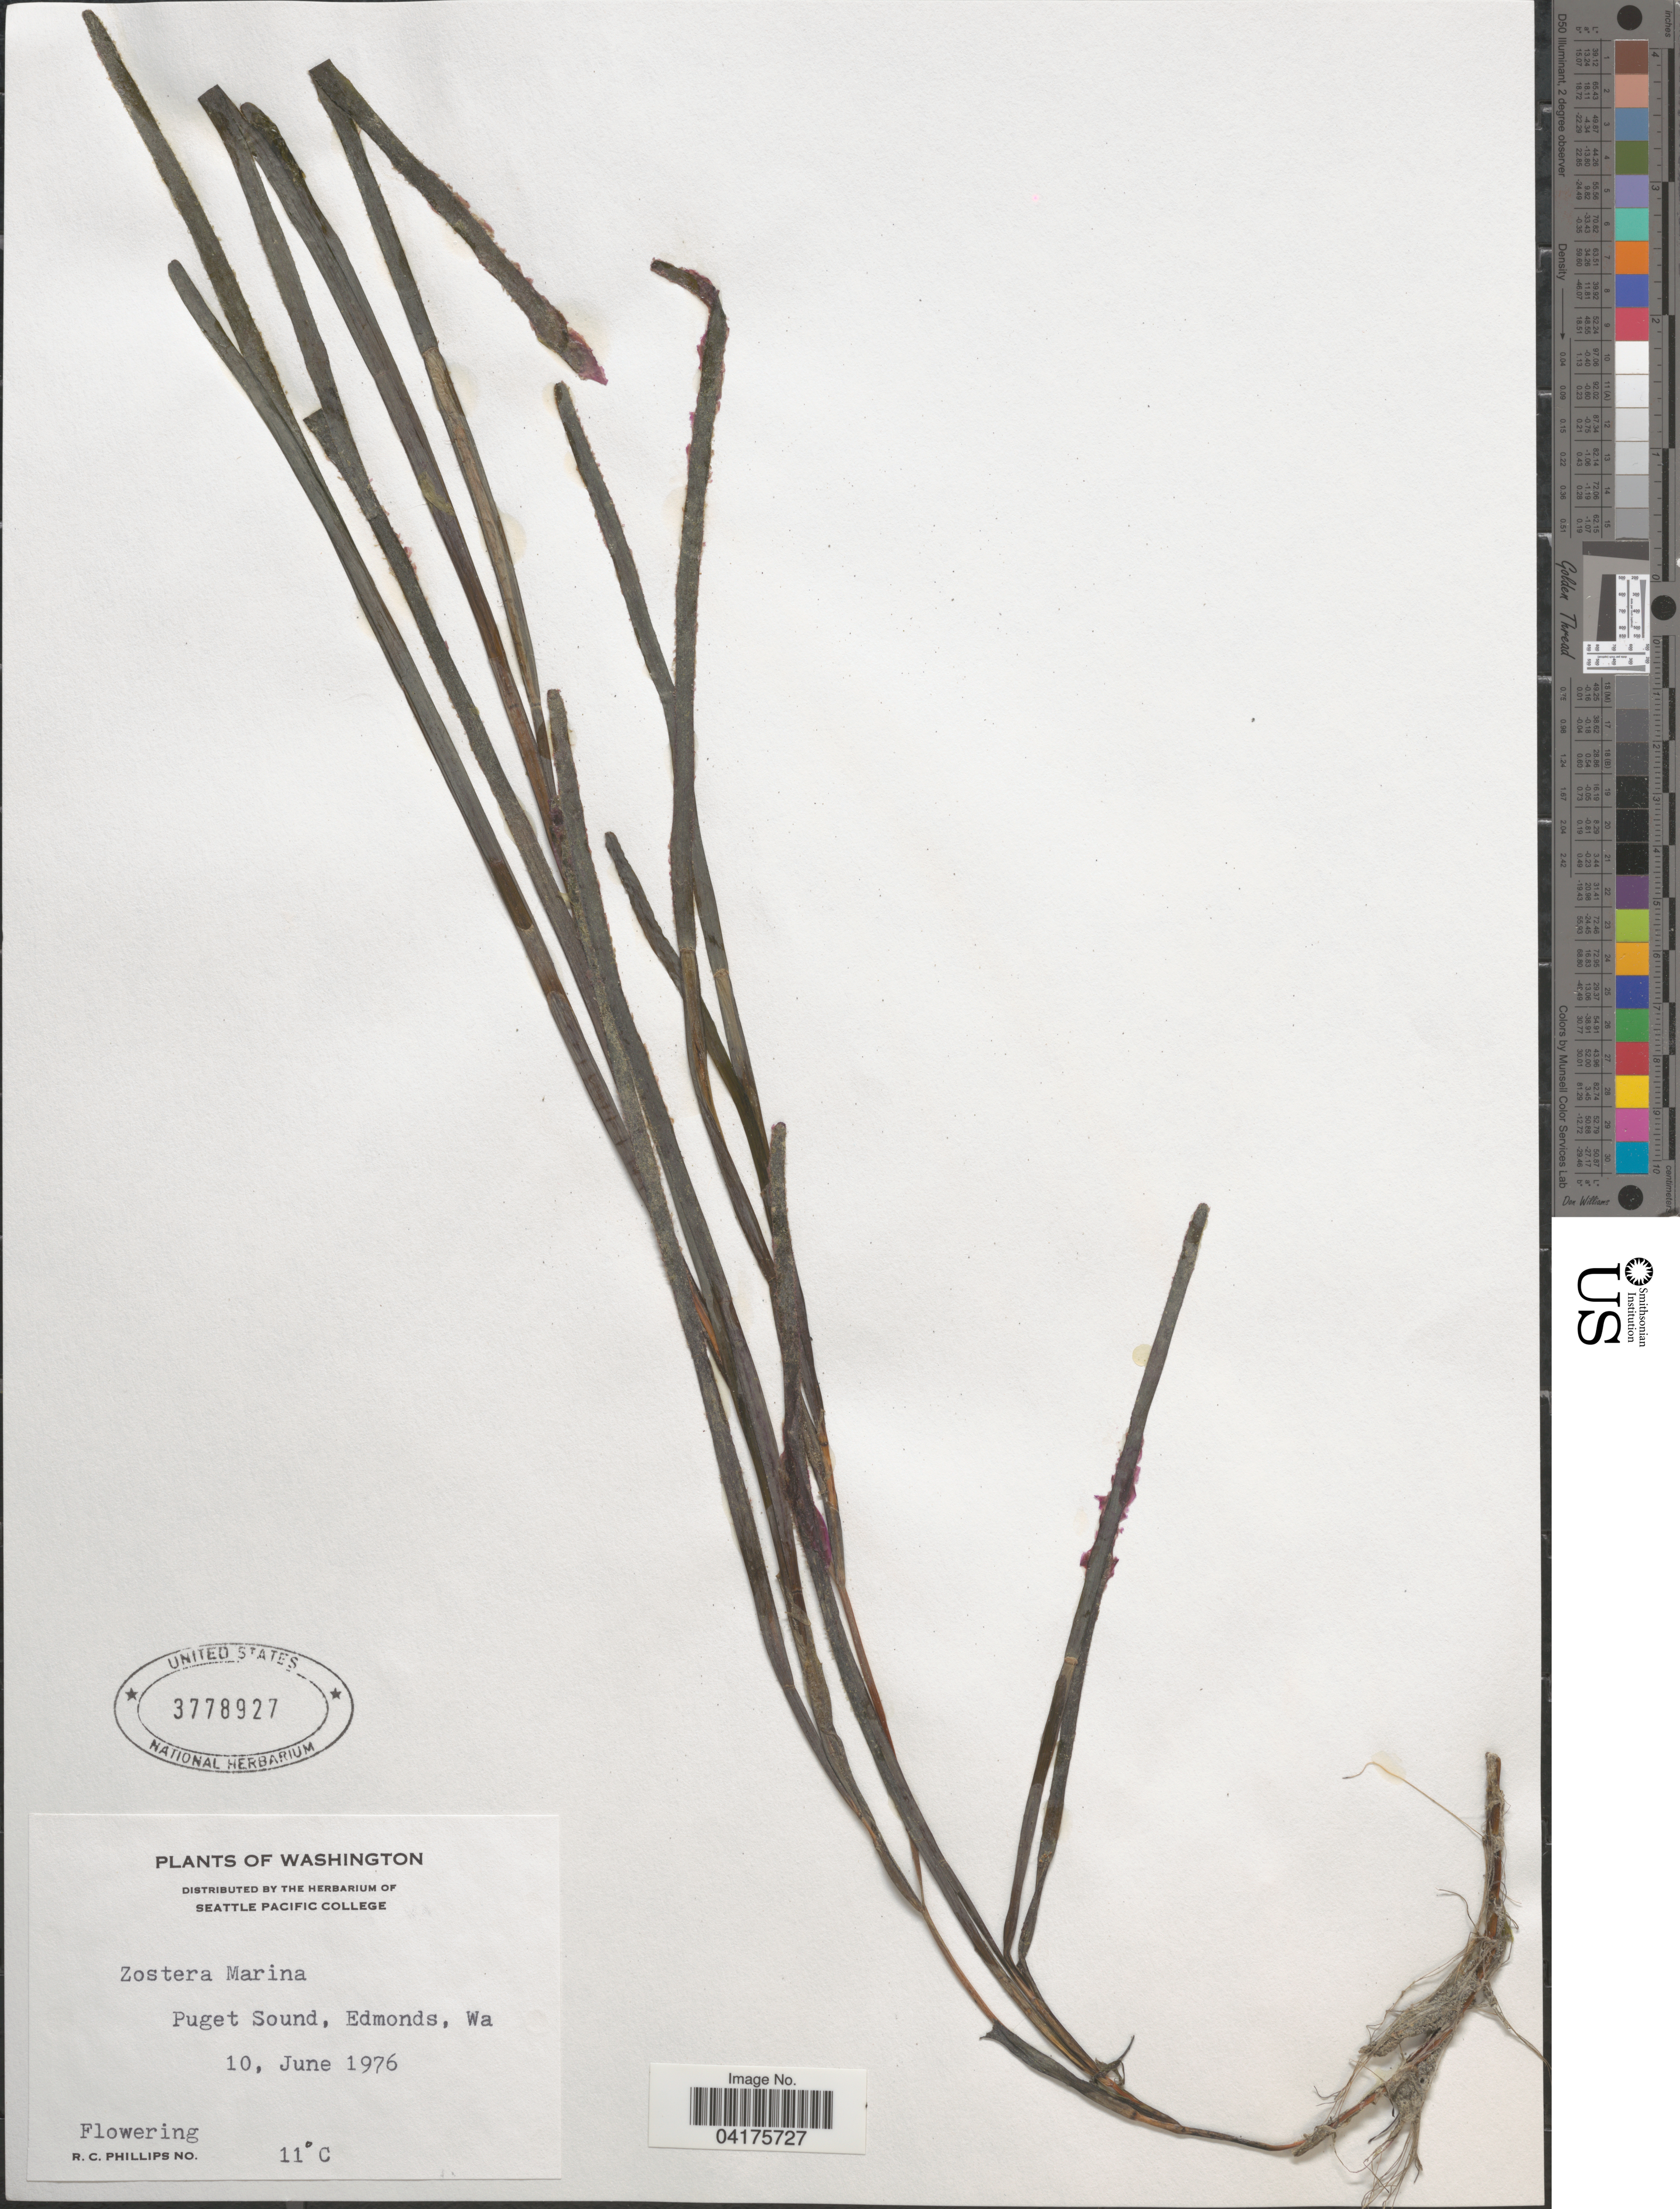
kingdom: Plantae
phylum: Tracheophyta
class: Liliopsida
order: Alismatales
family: Zosteraceae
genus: Zostera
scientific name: Zostera marina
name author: L.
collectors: R. C. Phillips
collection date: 1976-06-10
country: United States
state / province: Washington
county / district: King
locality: Puget Sound, Edmonds.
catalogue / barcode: US 3778927